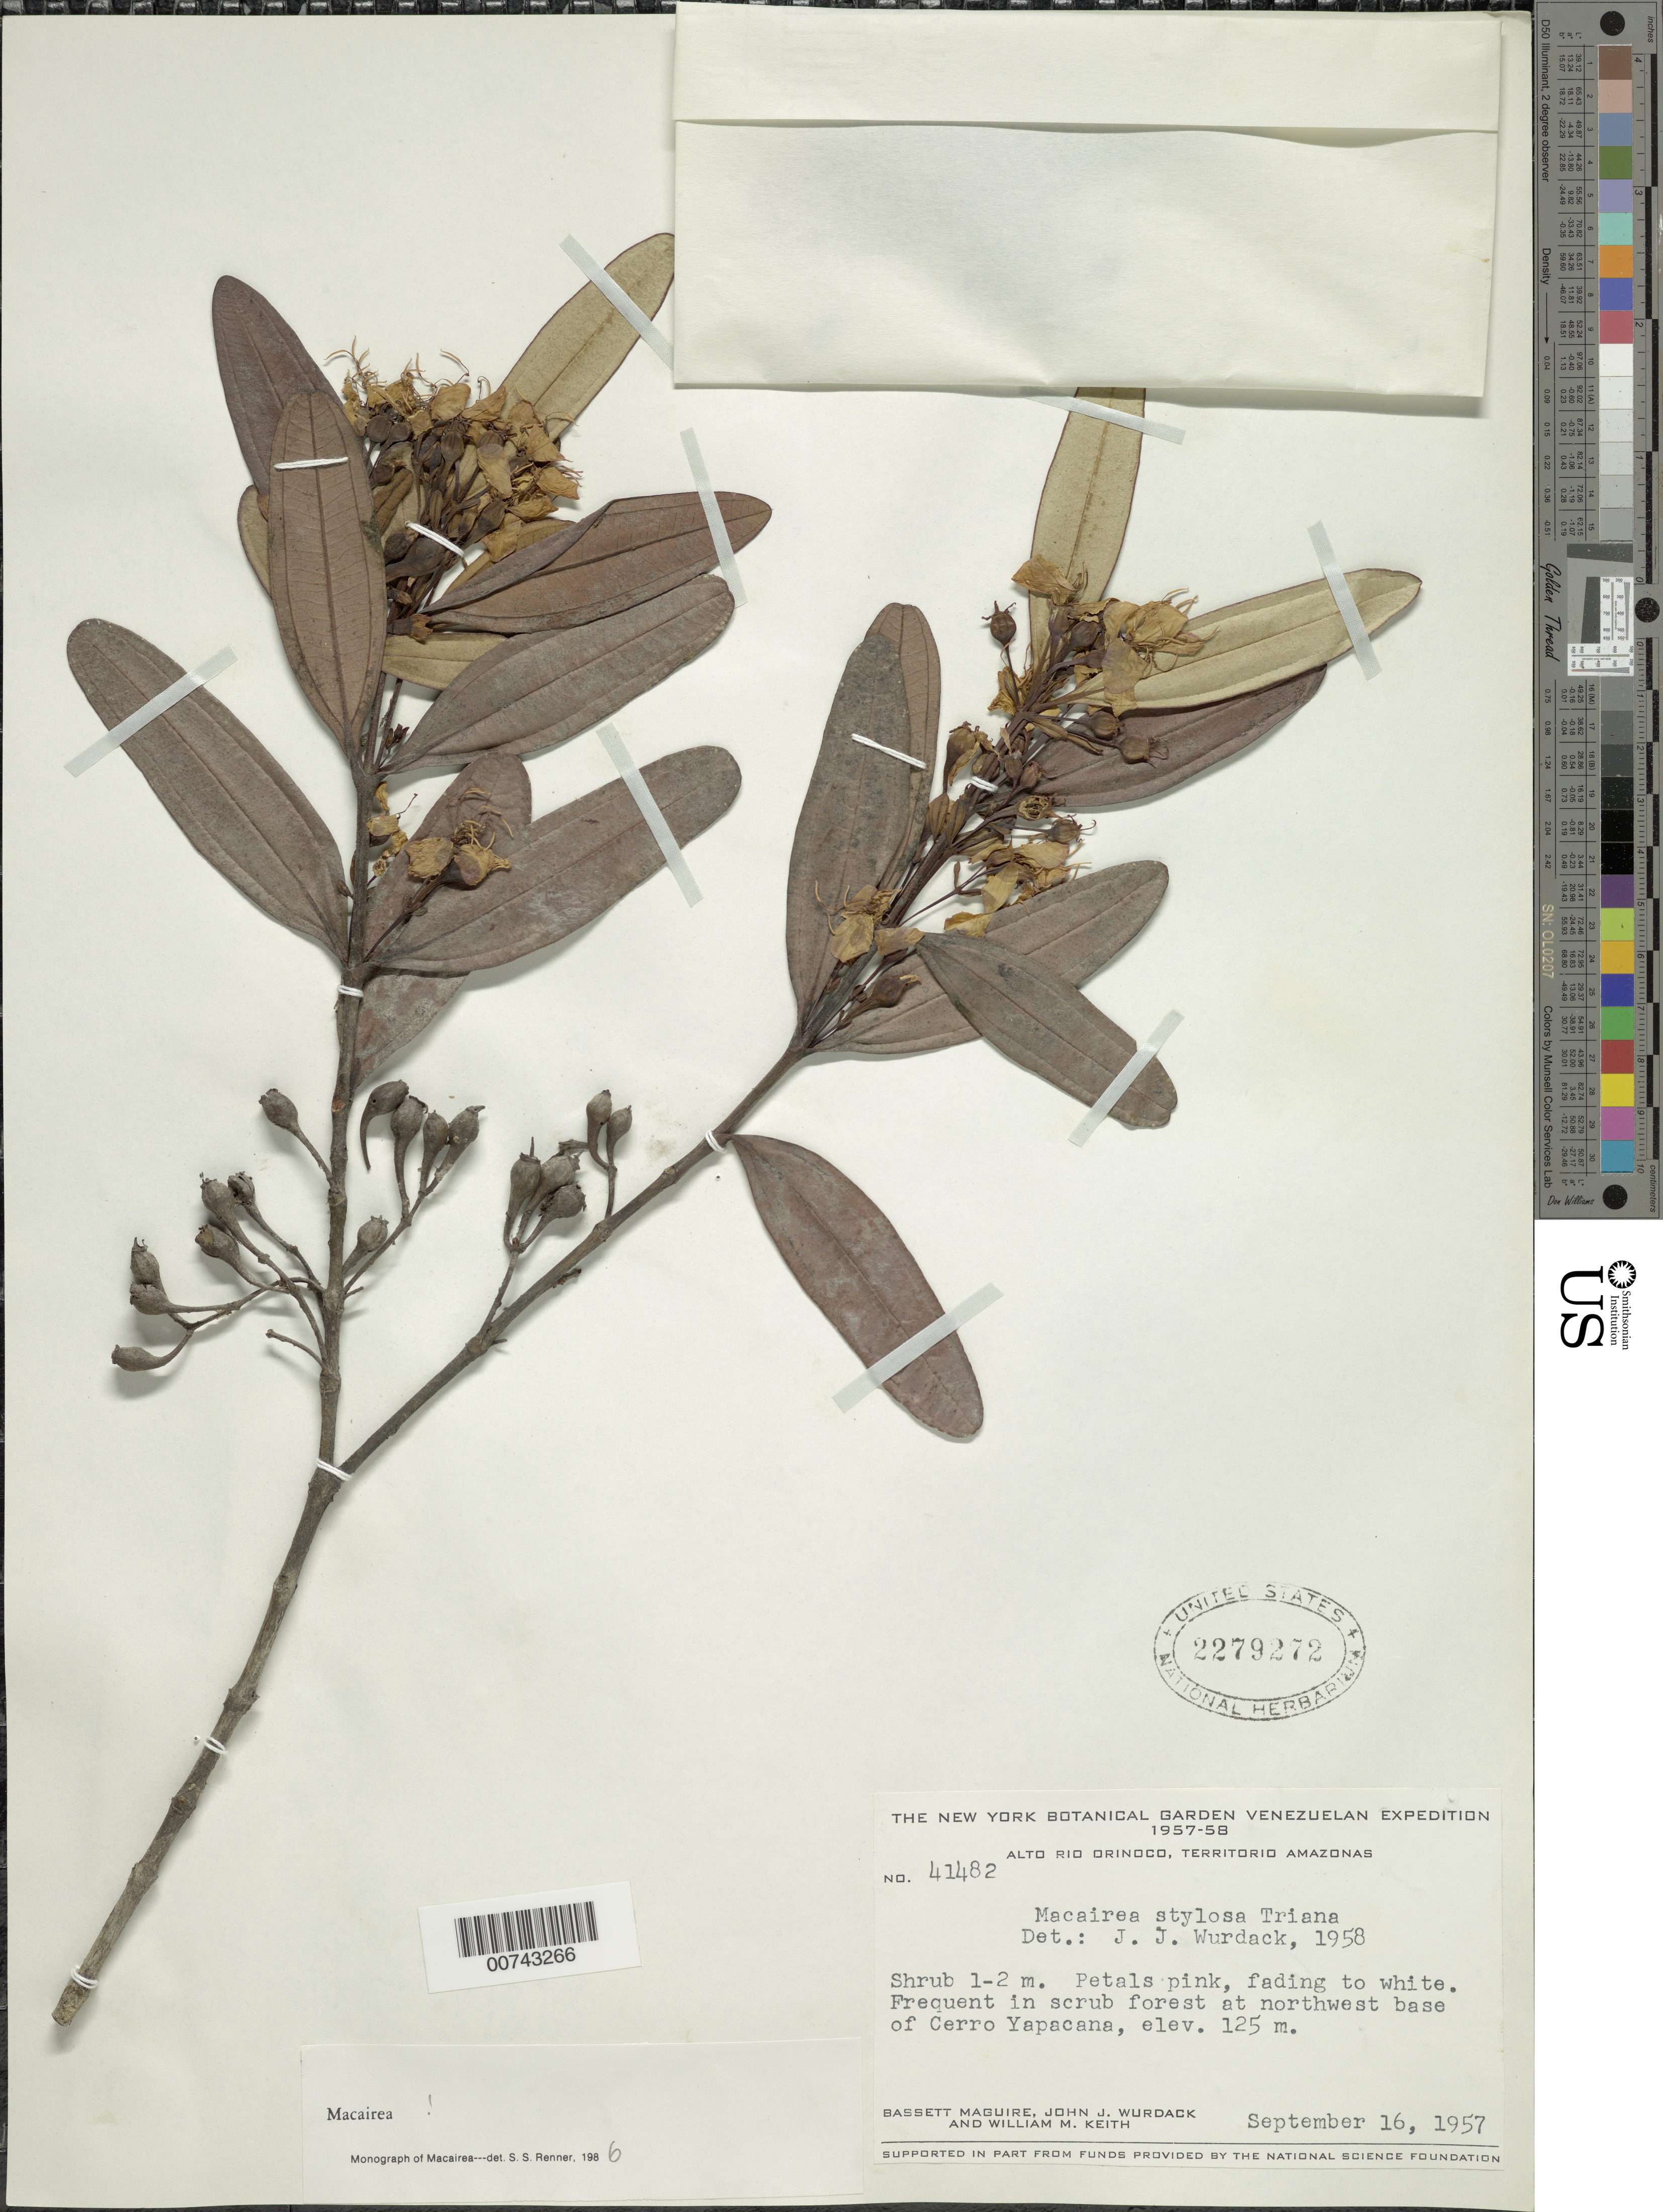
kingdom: Plantae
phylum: Tracheophyta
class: Magnoliopsida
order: Myrtales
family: Melastomataceae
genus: Macairea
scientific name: Macairea stylosa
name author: Triana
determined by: Wurdack, John J., (US), US (UNITED STATES)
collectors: B. Maguire, J. J. Wurdack & W. Keith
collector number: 41482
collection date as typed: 16-Sep-57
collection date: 1957-09-16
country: Venezuela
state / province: Amazonas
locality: Cerro Yapacána, NW base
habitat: Scrub forest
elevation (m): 125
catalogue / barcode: US 2279272